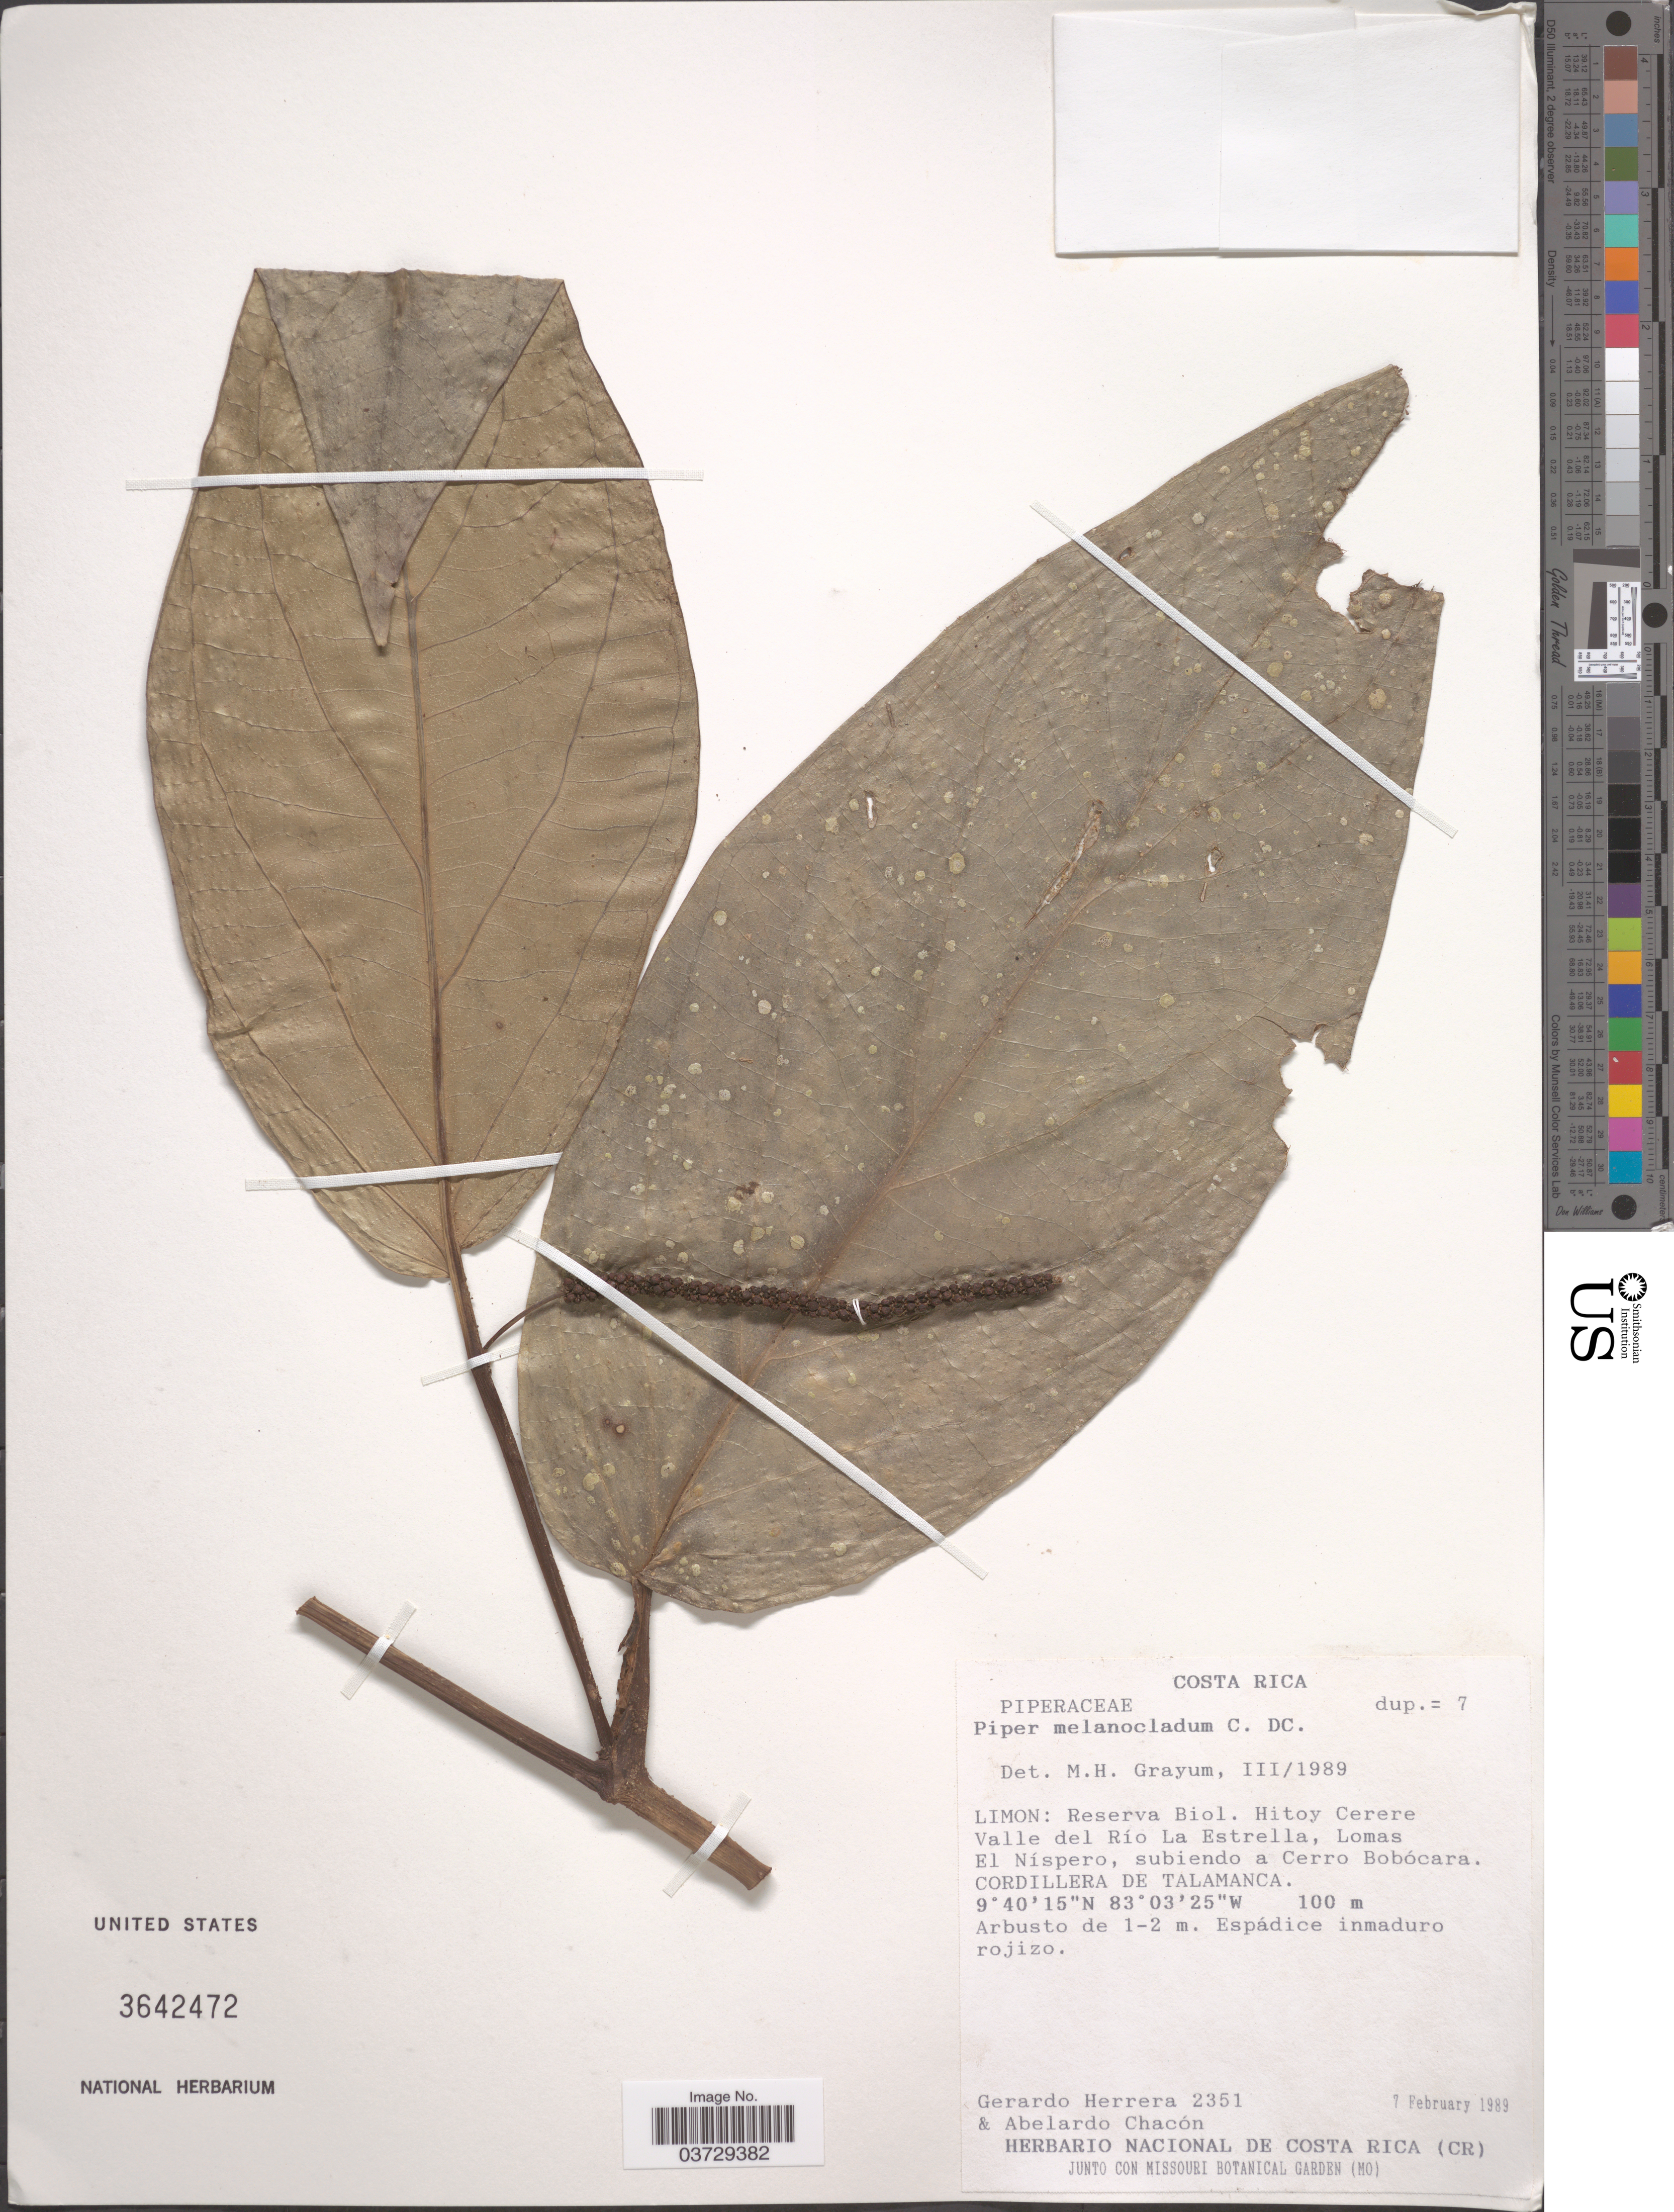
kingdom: Plantae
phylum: Tracheophyta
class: Magnoliopsida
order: Piperales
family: Piperaceae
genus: Piper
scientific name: Piper melanocladum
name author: C. DC.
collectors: G. Herrera & A. Chacon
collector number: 2351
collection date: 1989-02-07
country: Costa Rica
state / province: Limón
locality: Reserva Biol. Hitoy Cerere Valle del Río La Estrella, Lomas El Níspero, subiendo a Cerro Bobócara. Cordillera de Talamanca.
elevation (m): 100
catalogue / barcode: US 3642472